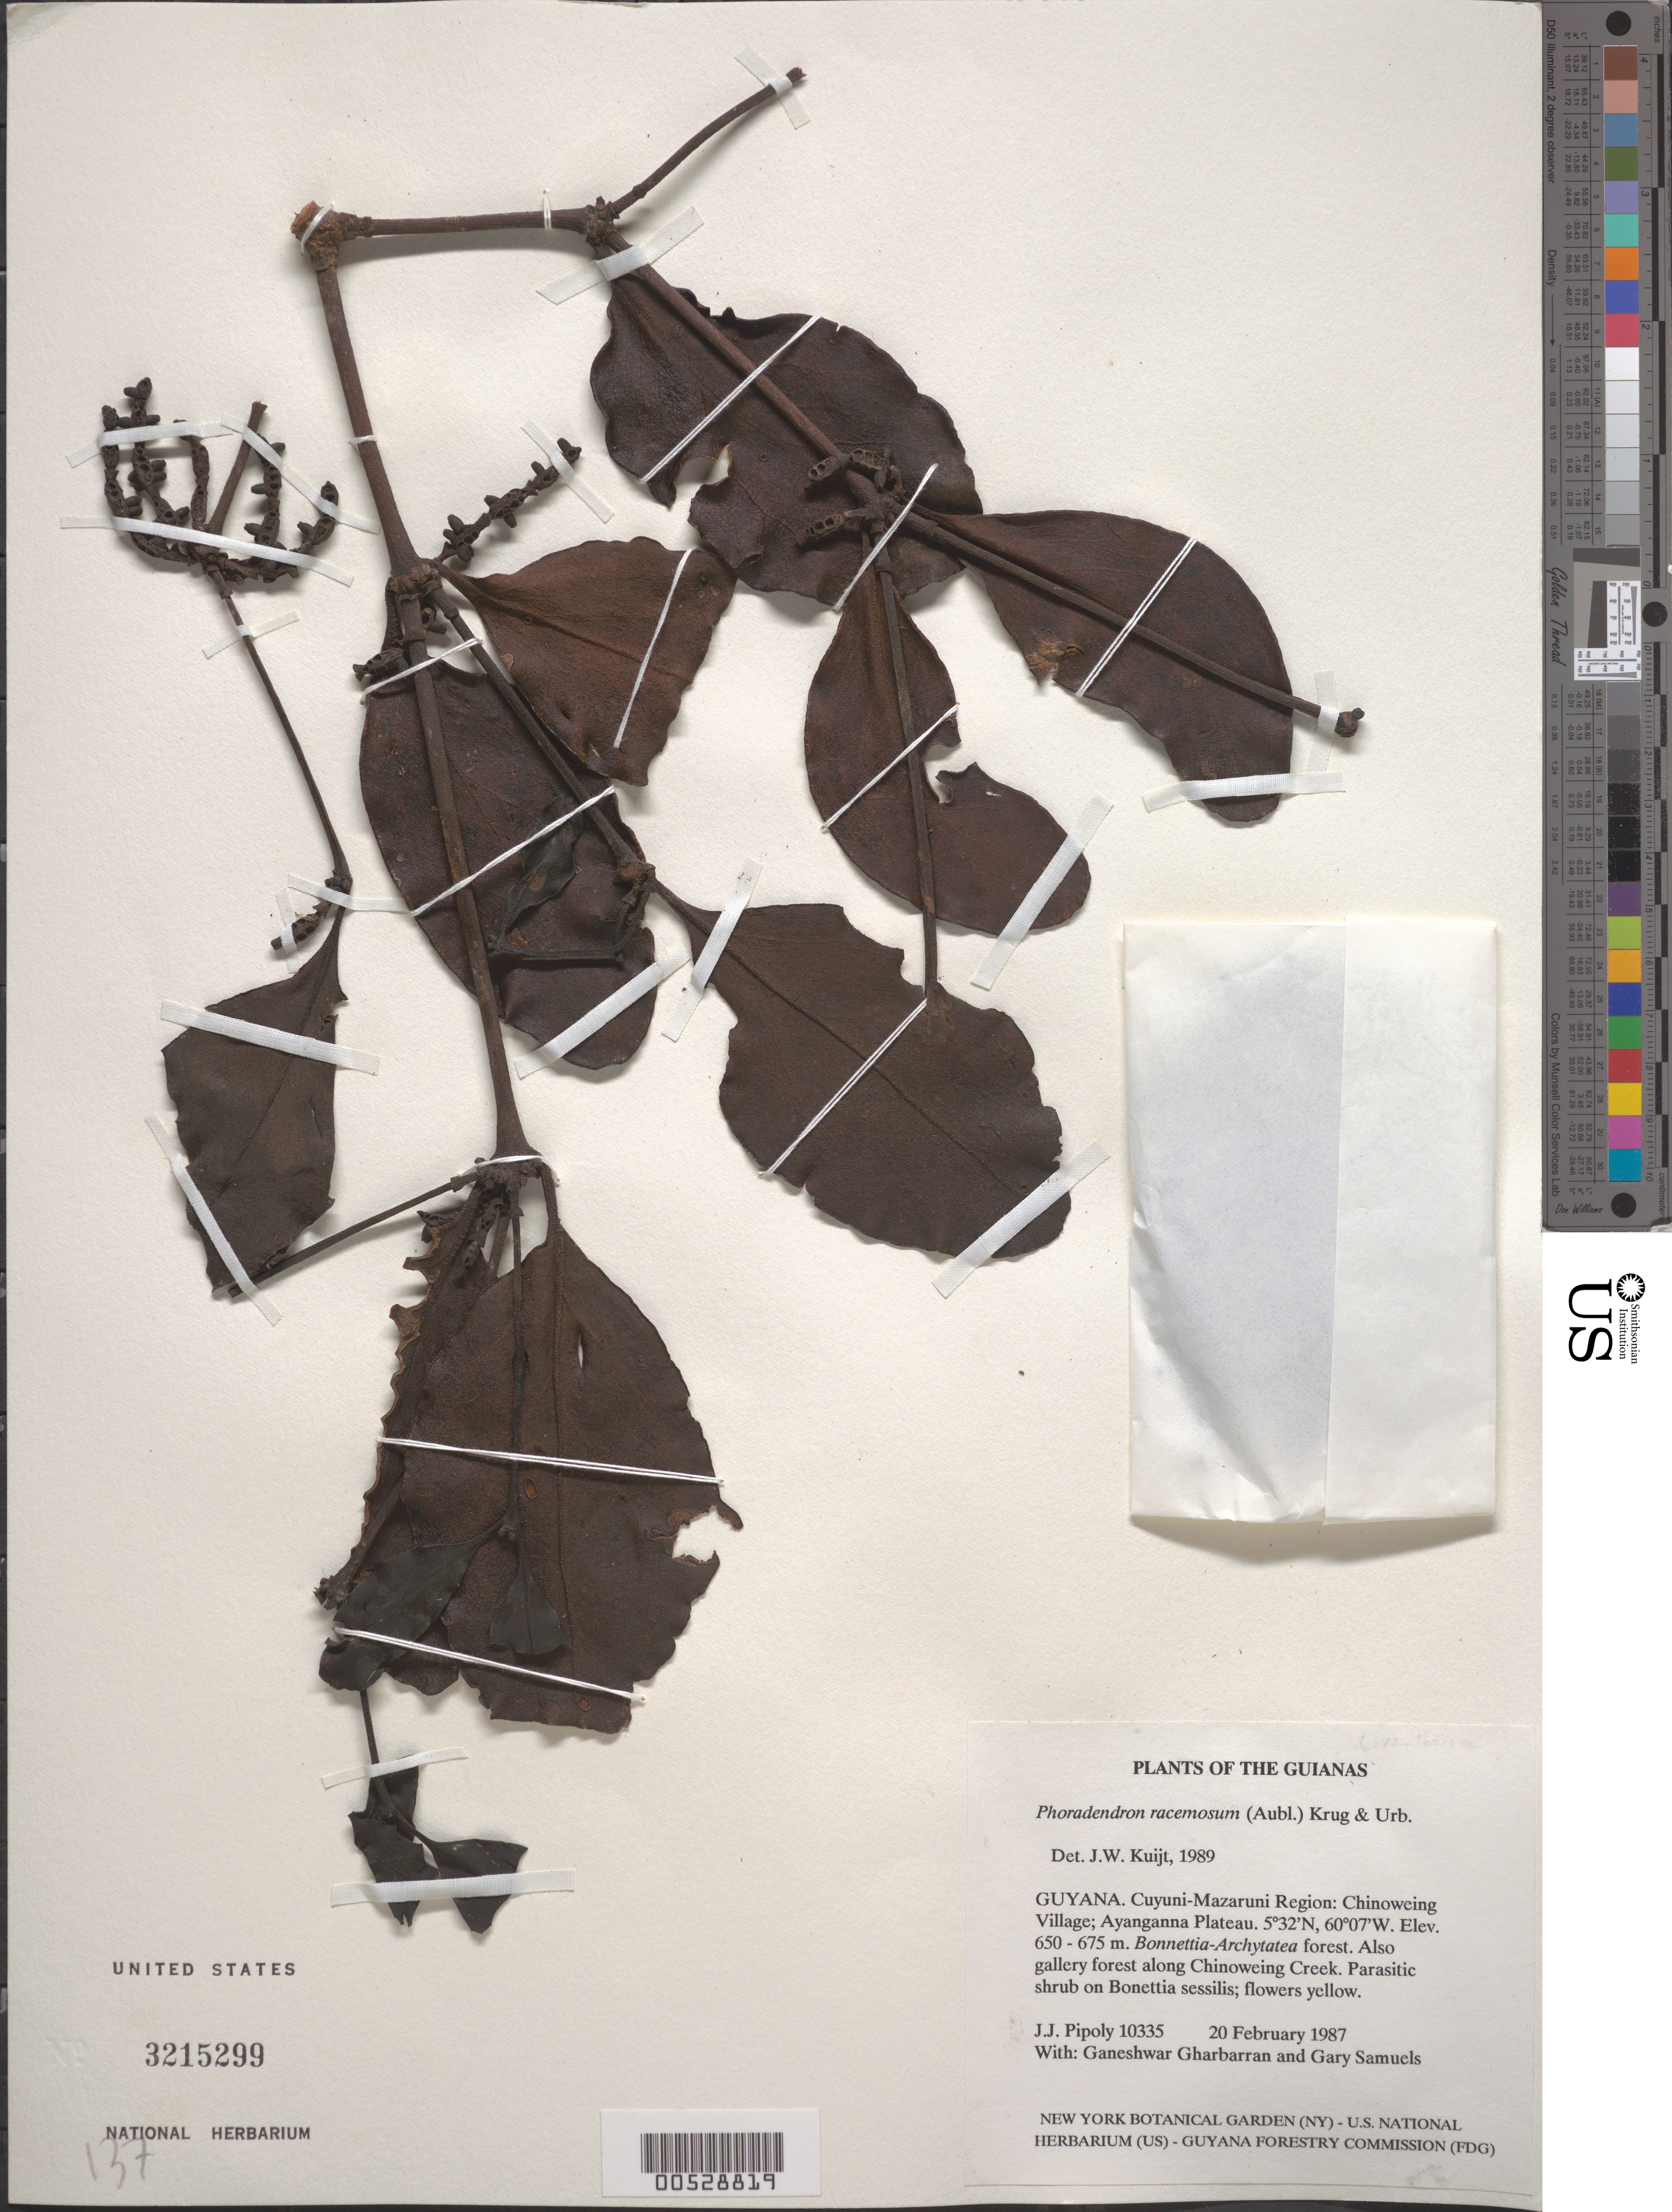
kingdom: Plantae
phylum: Tracheophyta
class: Magnoliopsida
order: Santalales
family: Viscaceae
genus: Phoradendron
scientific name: Phoradendron racemosum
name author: (Aubl.) Krug & Urb.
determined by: Kuijt, Job, (CANADA)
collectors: J. J. Pipoly, G. Gharbarran & G. Samuels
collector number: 10335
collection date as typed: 20 February 1987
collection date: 1987-02-20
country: Guyana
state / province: Cuyuni-Mazaruni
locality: Chinoweing Village; Ayanganna Plateau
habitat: Bonnetia-Archytaea forest. Also gallery forest along Chinoweing Creek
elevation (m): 650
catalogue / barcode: US 3215299